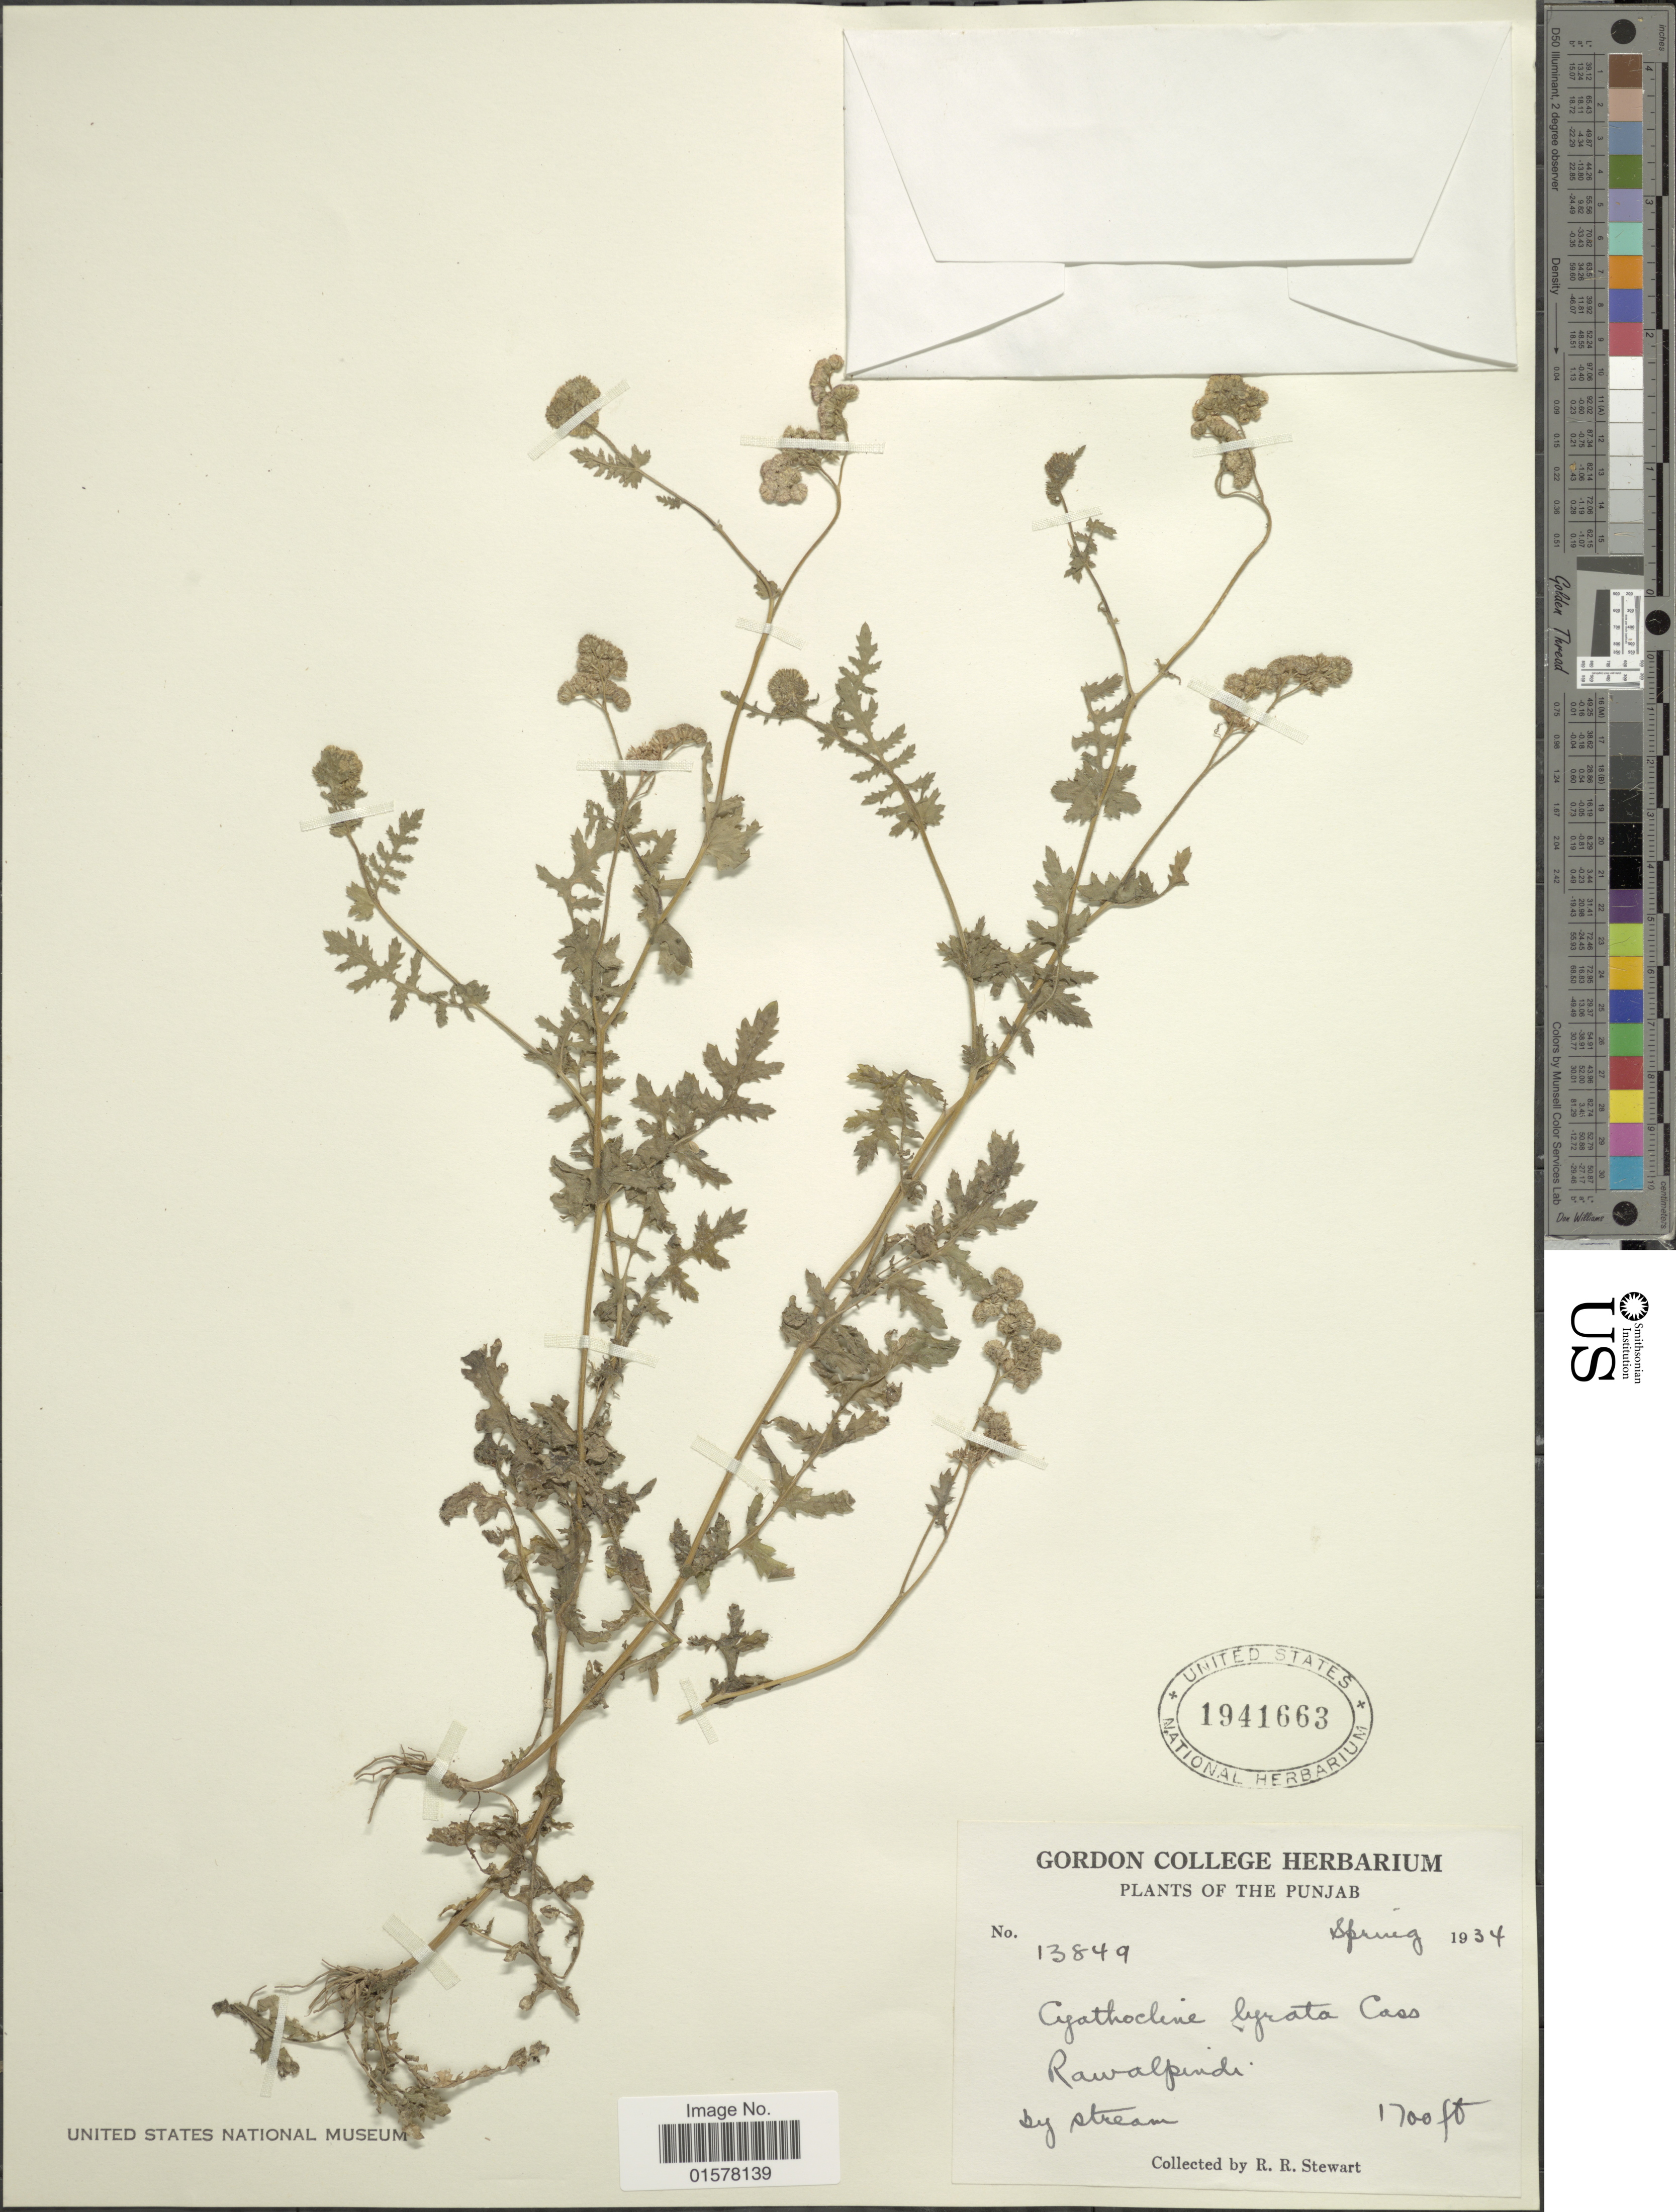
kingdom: Plantae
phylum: Tracheophyta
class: Magnoliopsida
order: Asterales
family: Asteraceae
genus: Cyathocline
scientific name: Cyathocline purpurea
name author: (Buch.-Ham. ex D. Don) Kuntze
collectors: R. R. Stewart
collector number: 13849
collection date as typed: Spring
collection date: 1934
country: Pakistan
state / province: Punjab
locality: Punjab. Rawalpindi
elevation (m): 518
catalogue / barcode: US 1941663